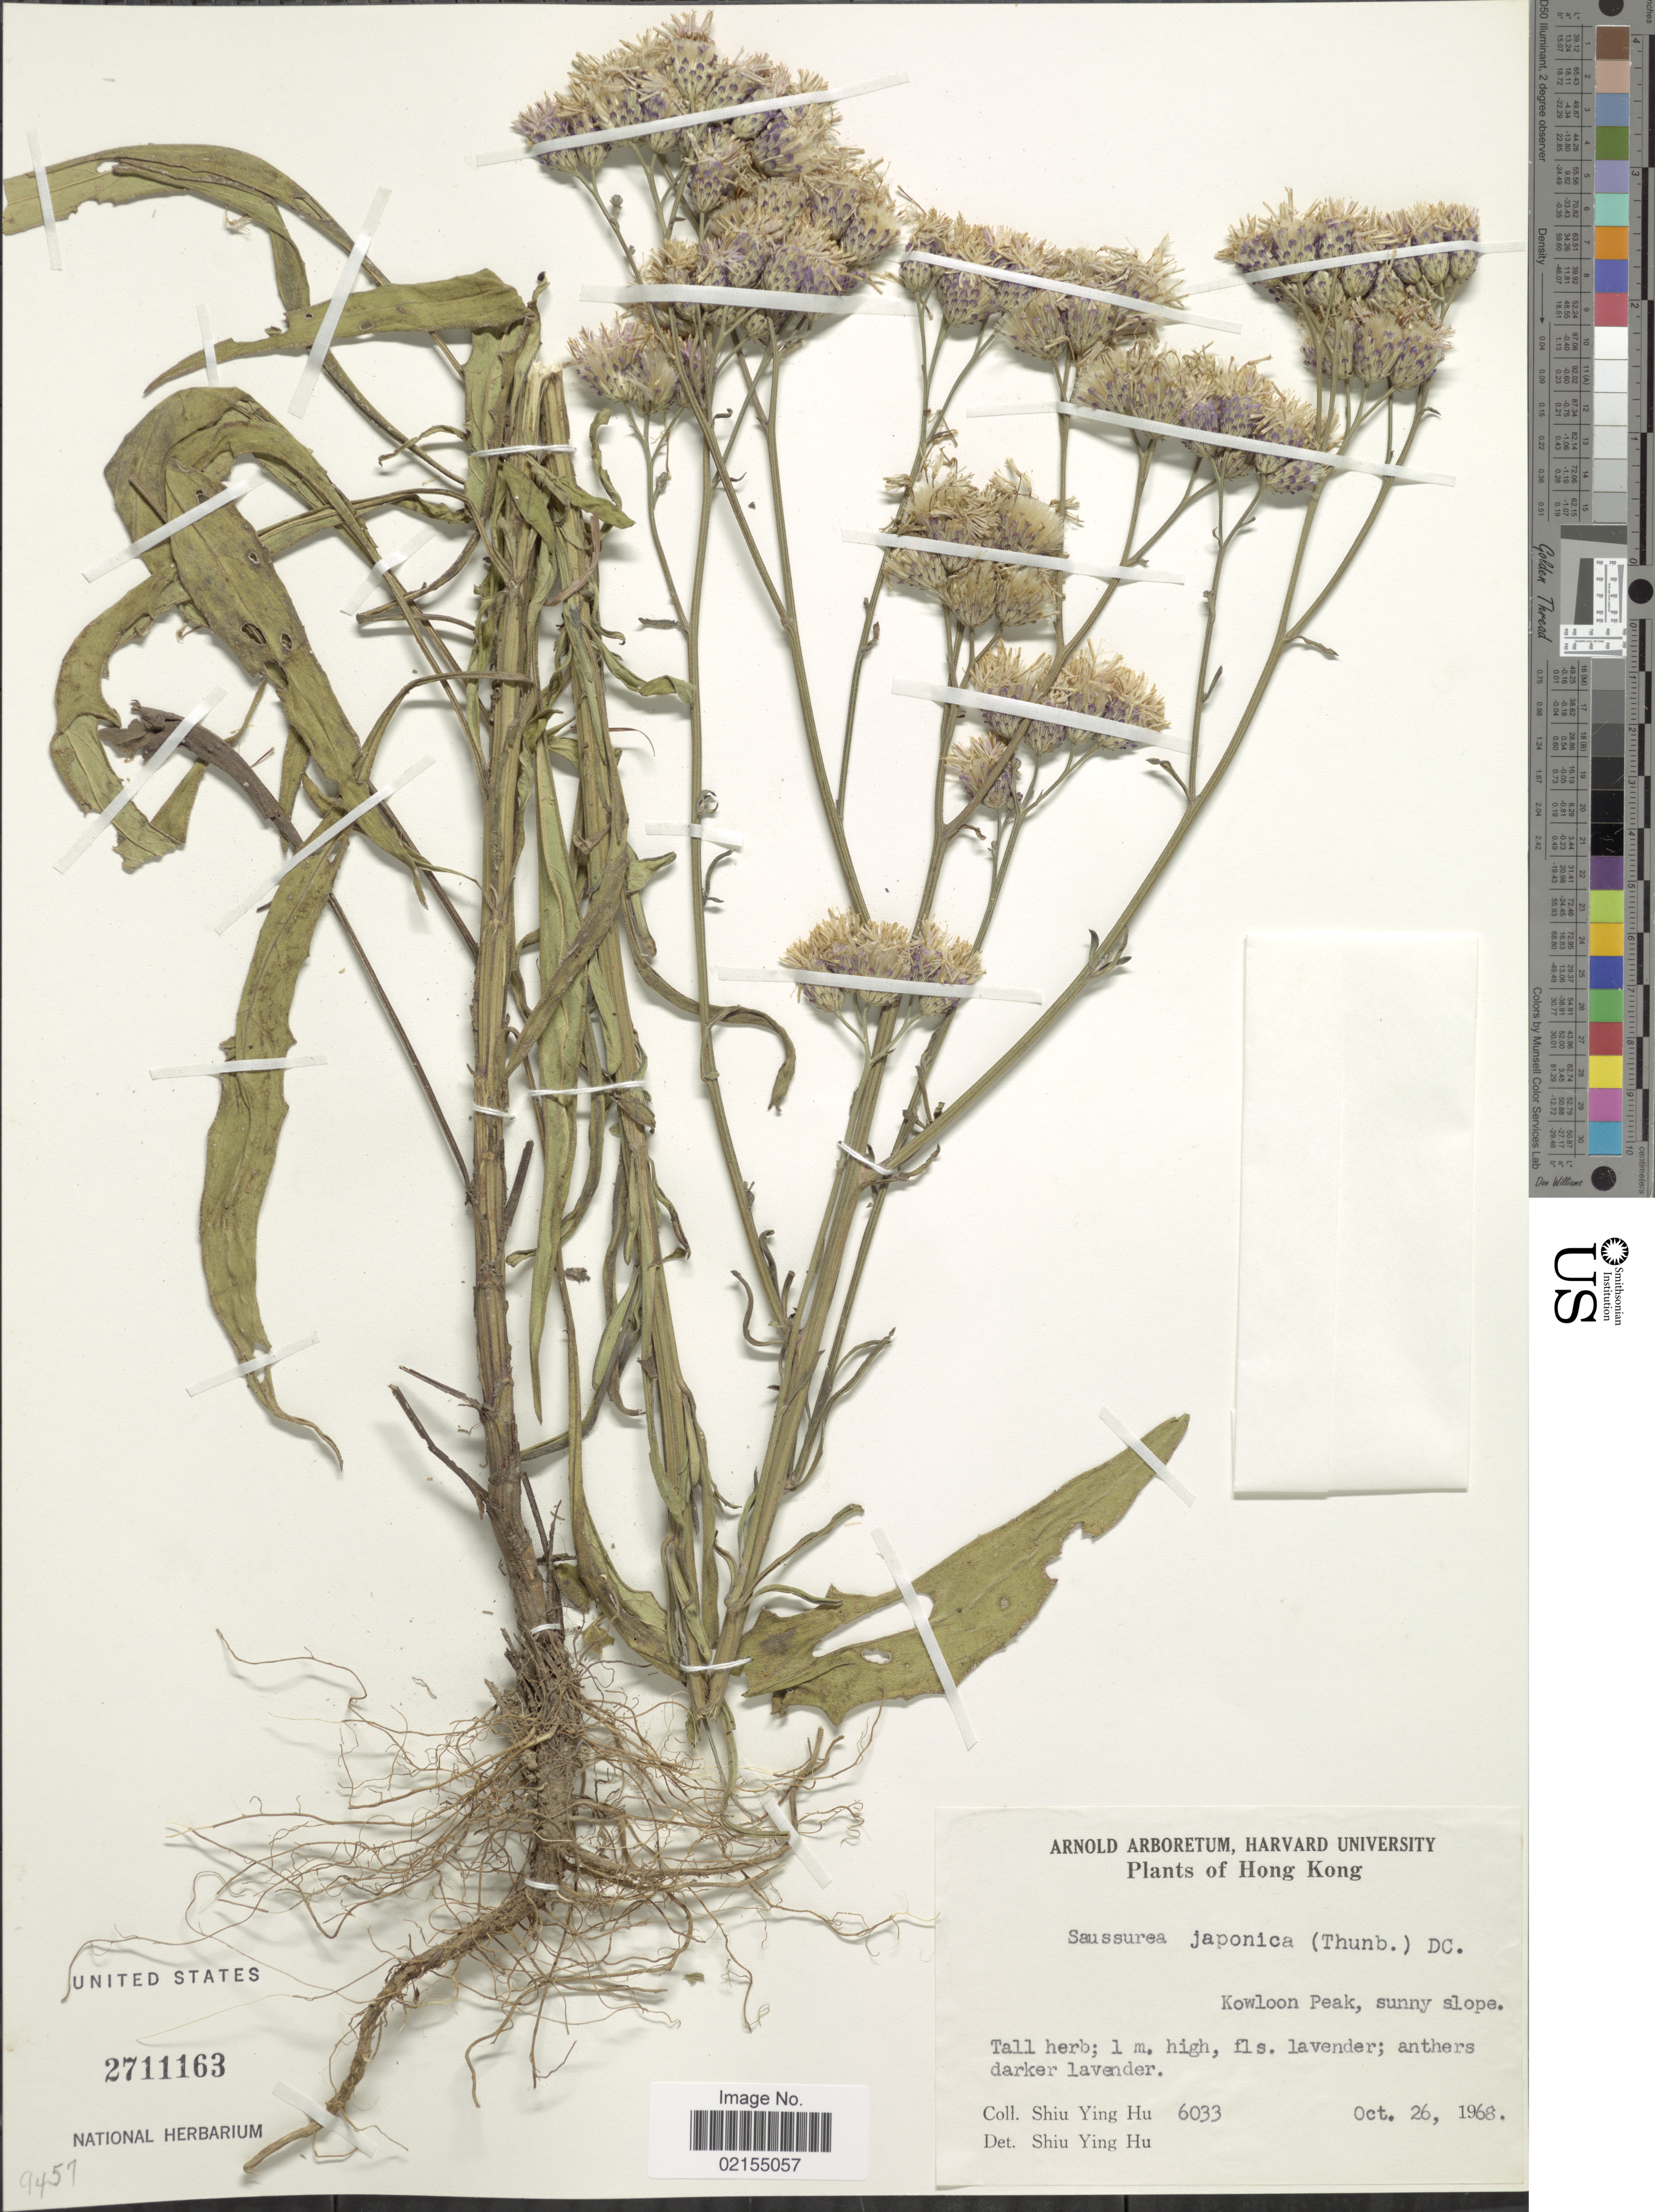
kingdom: Plantae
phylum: Tracheophyta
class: Magnoliopsida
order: Asterales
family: Asteraceae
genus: Saussurea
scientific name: Saussurea japonica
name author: (Thunb.) DC.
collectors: S. Y. Hu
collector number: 6033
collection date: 1968-10-26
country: China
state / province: Hong Kong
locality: Hong Kong, Kowloon Peak, Sunny slope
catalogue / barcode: US 2711163